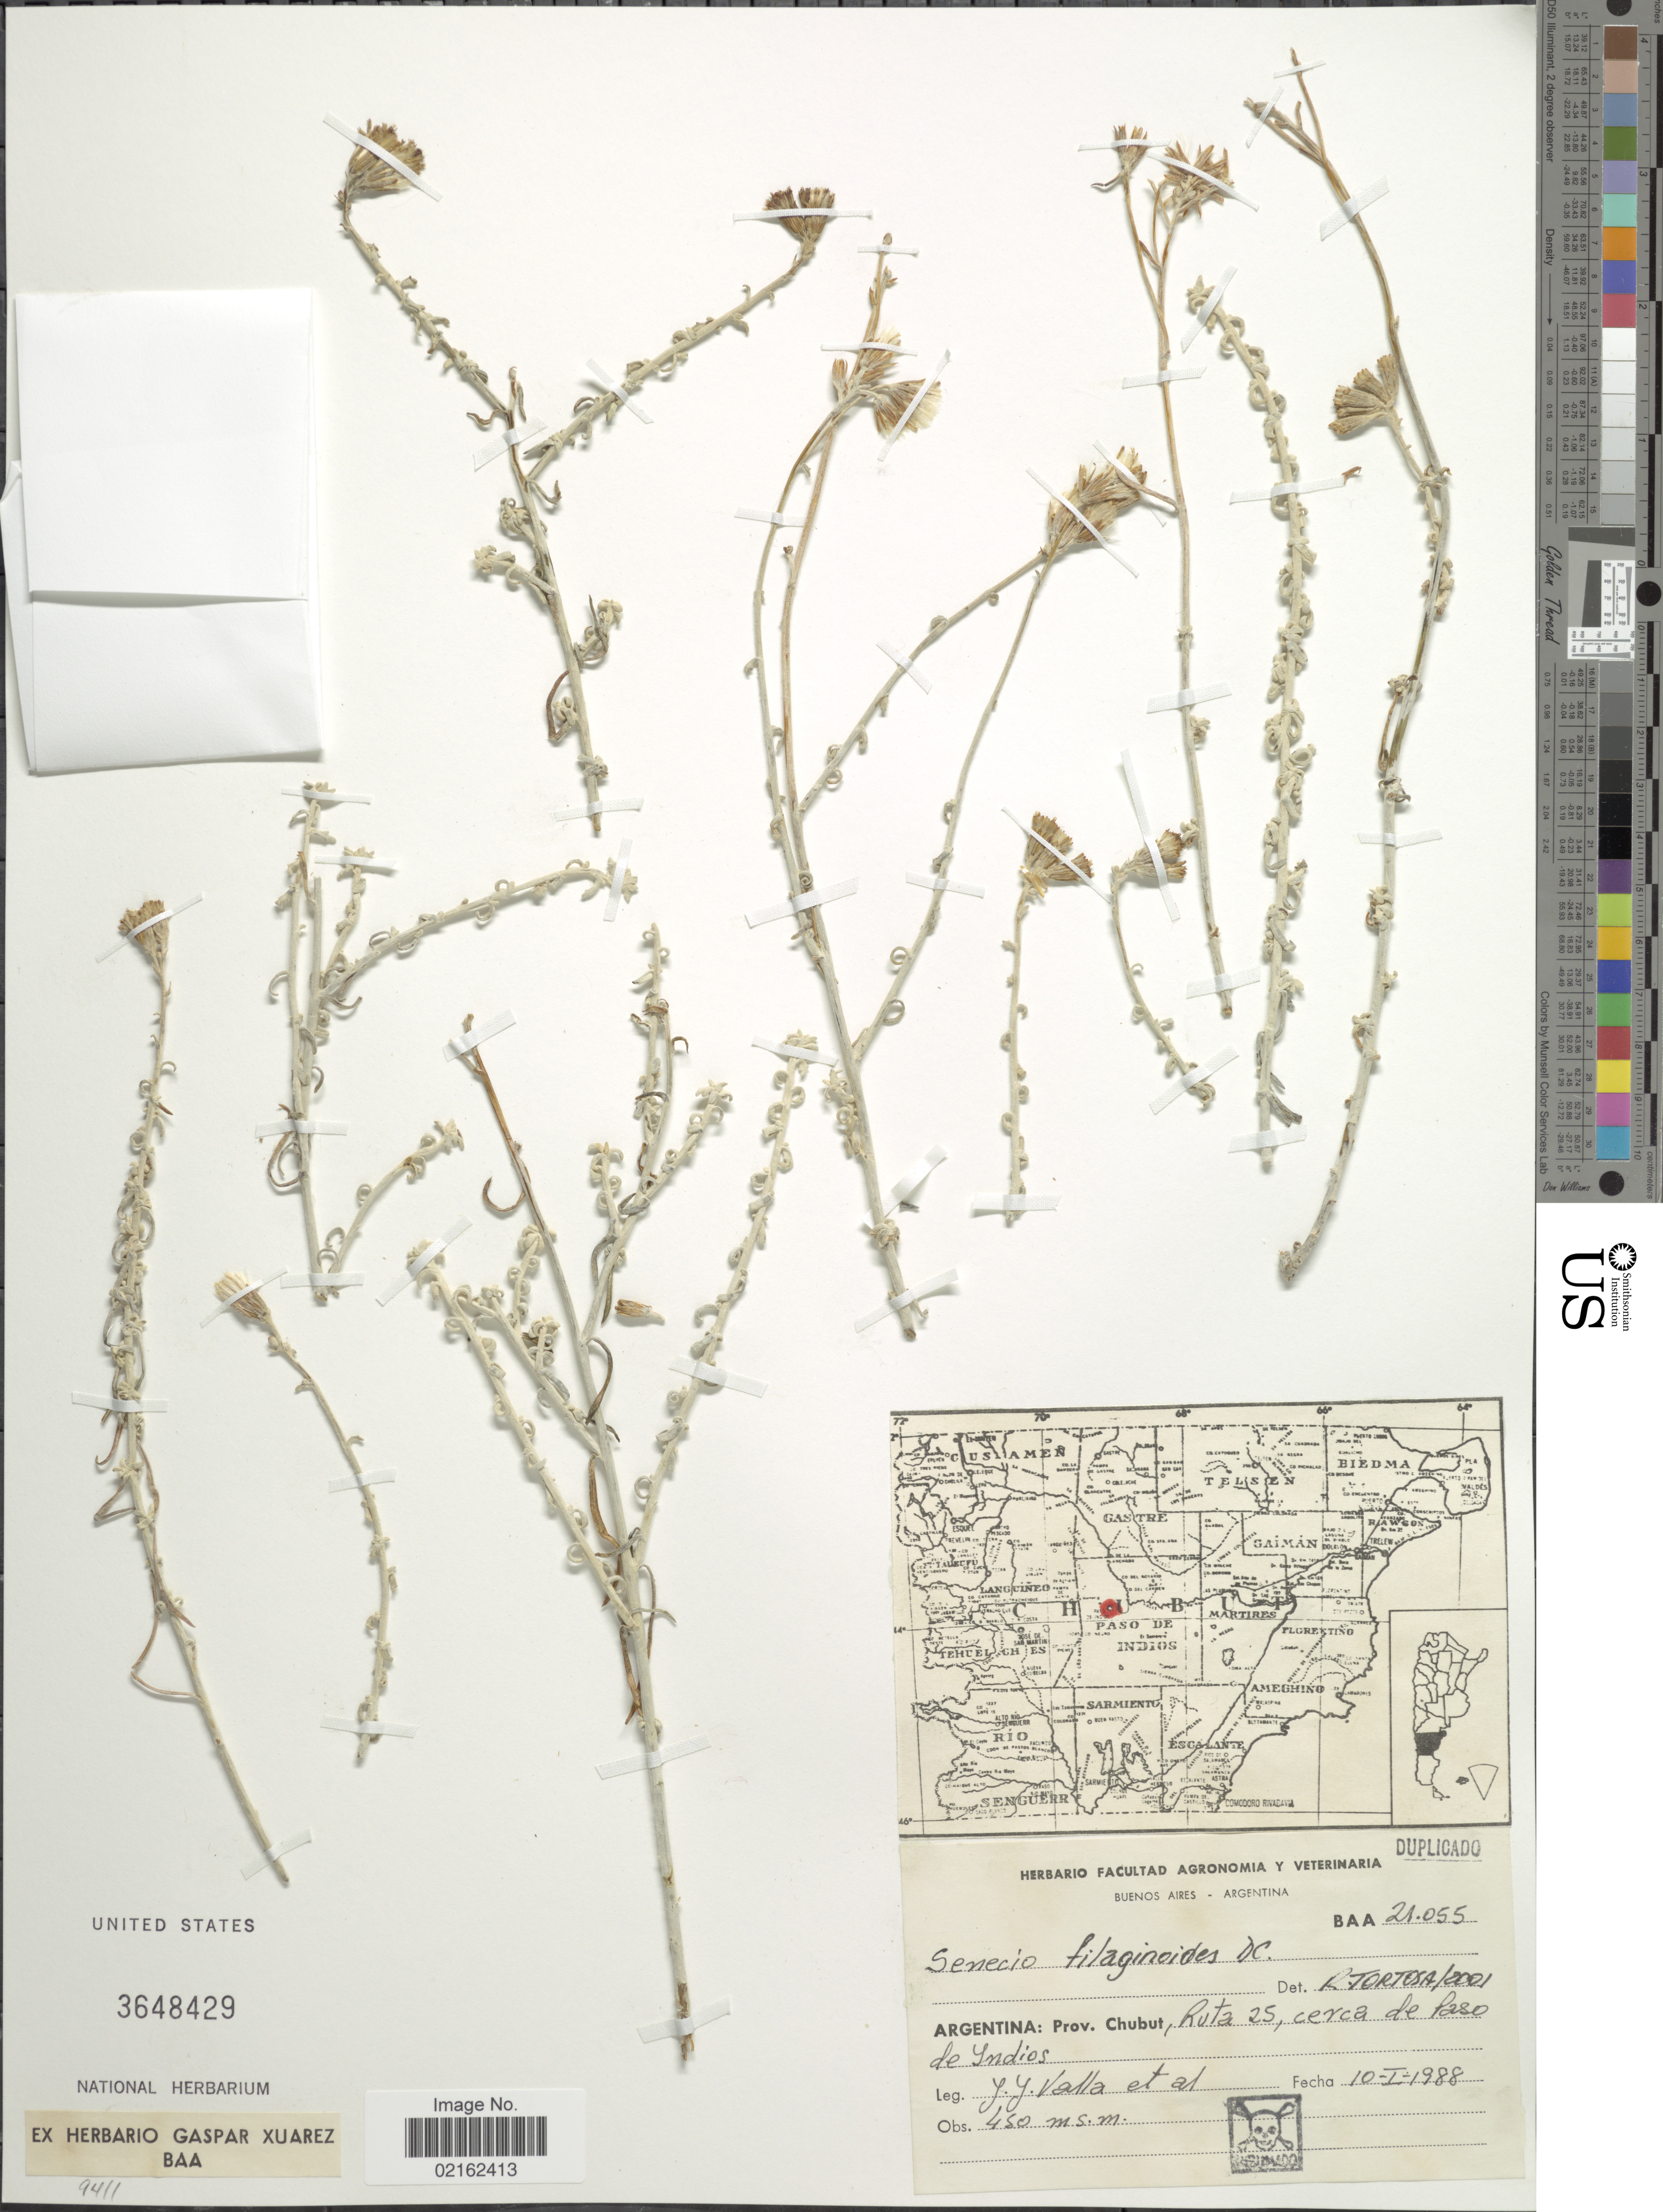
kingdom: Plantae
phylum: Tracheophyta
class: Magnoliopsida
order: Asterales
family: Asteraceae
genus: Senecio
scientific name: Senecio filaginoides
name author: DC.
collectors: J. Valla & et al.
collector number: BAA21055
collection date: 1988-01-10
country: Argentina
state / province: Chubut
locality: Ruta 25, cerca de Paso de Indios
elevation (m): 450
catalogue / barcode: US 3648429